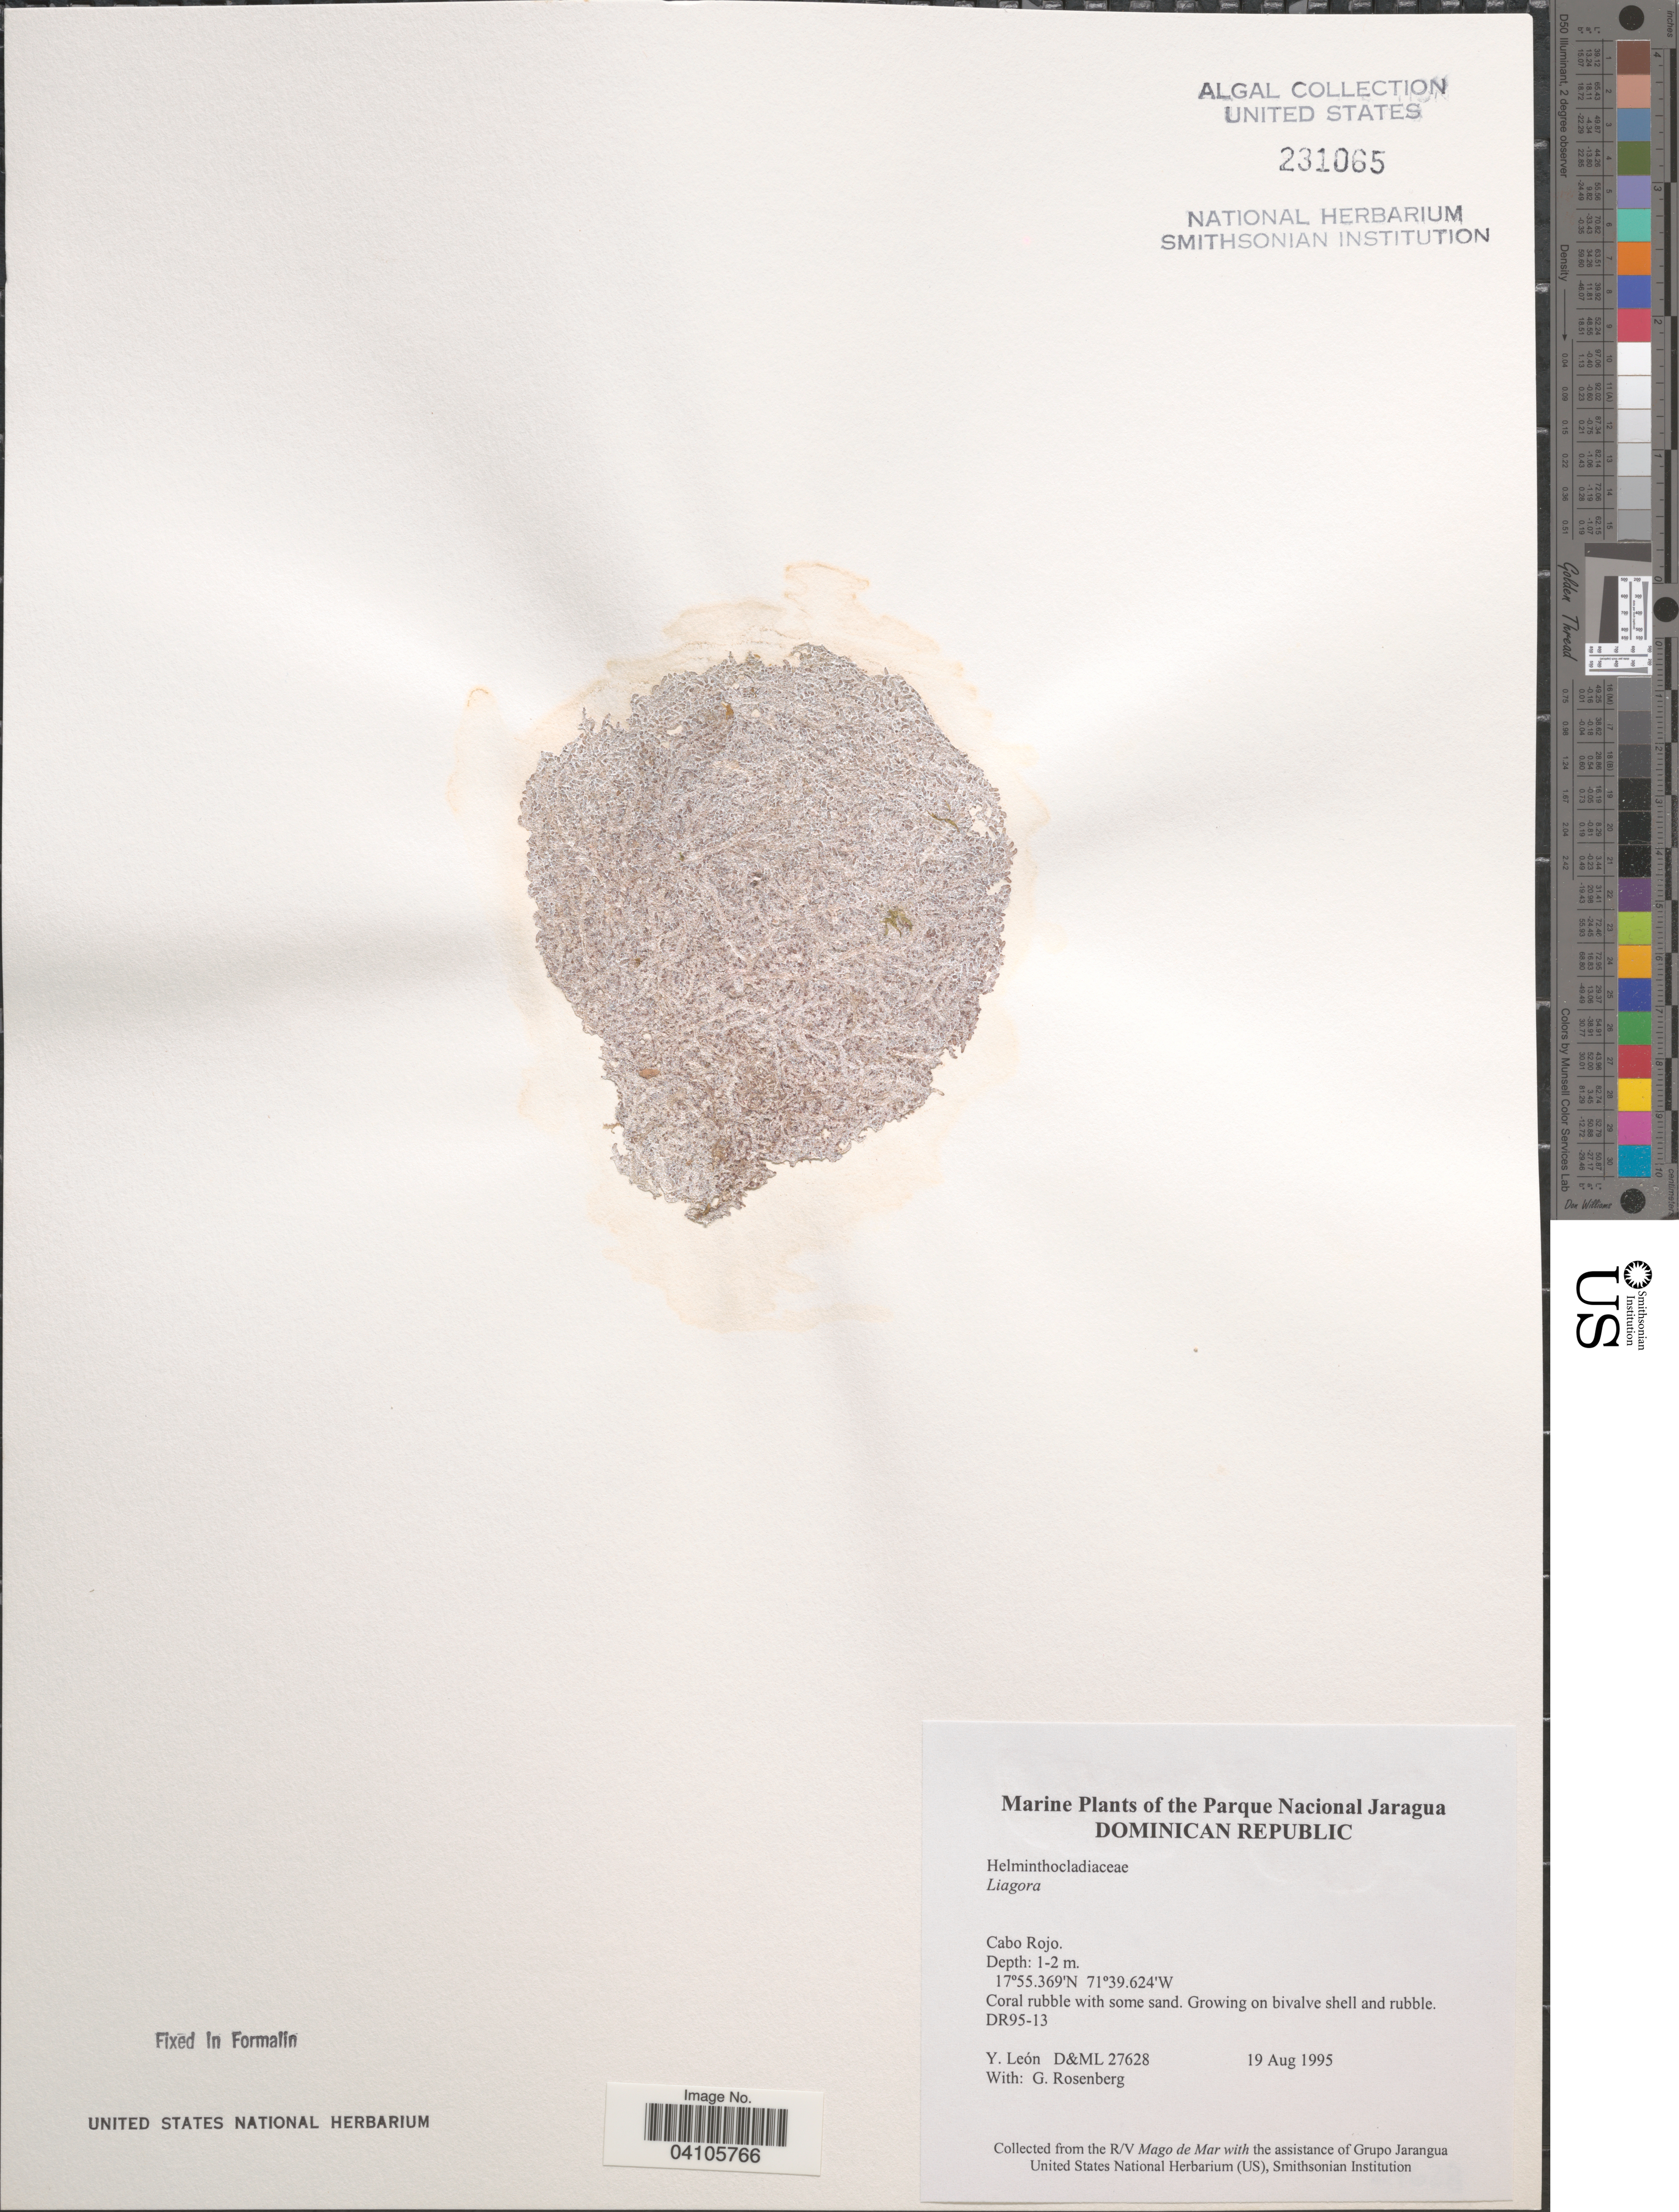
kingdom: Plantae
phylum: Rhodophyta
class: Florideophyceae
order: Nemaliales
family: Liagoraceae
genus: Liagora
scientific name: Liagora sp.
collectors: Y. León & G. Rosenberg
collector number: D&ML27628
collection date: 1995-08-19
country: Puerto Rico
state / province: Çabo Rojo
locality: The Parque Nacional Jaragua.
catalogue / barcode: US 231065